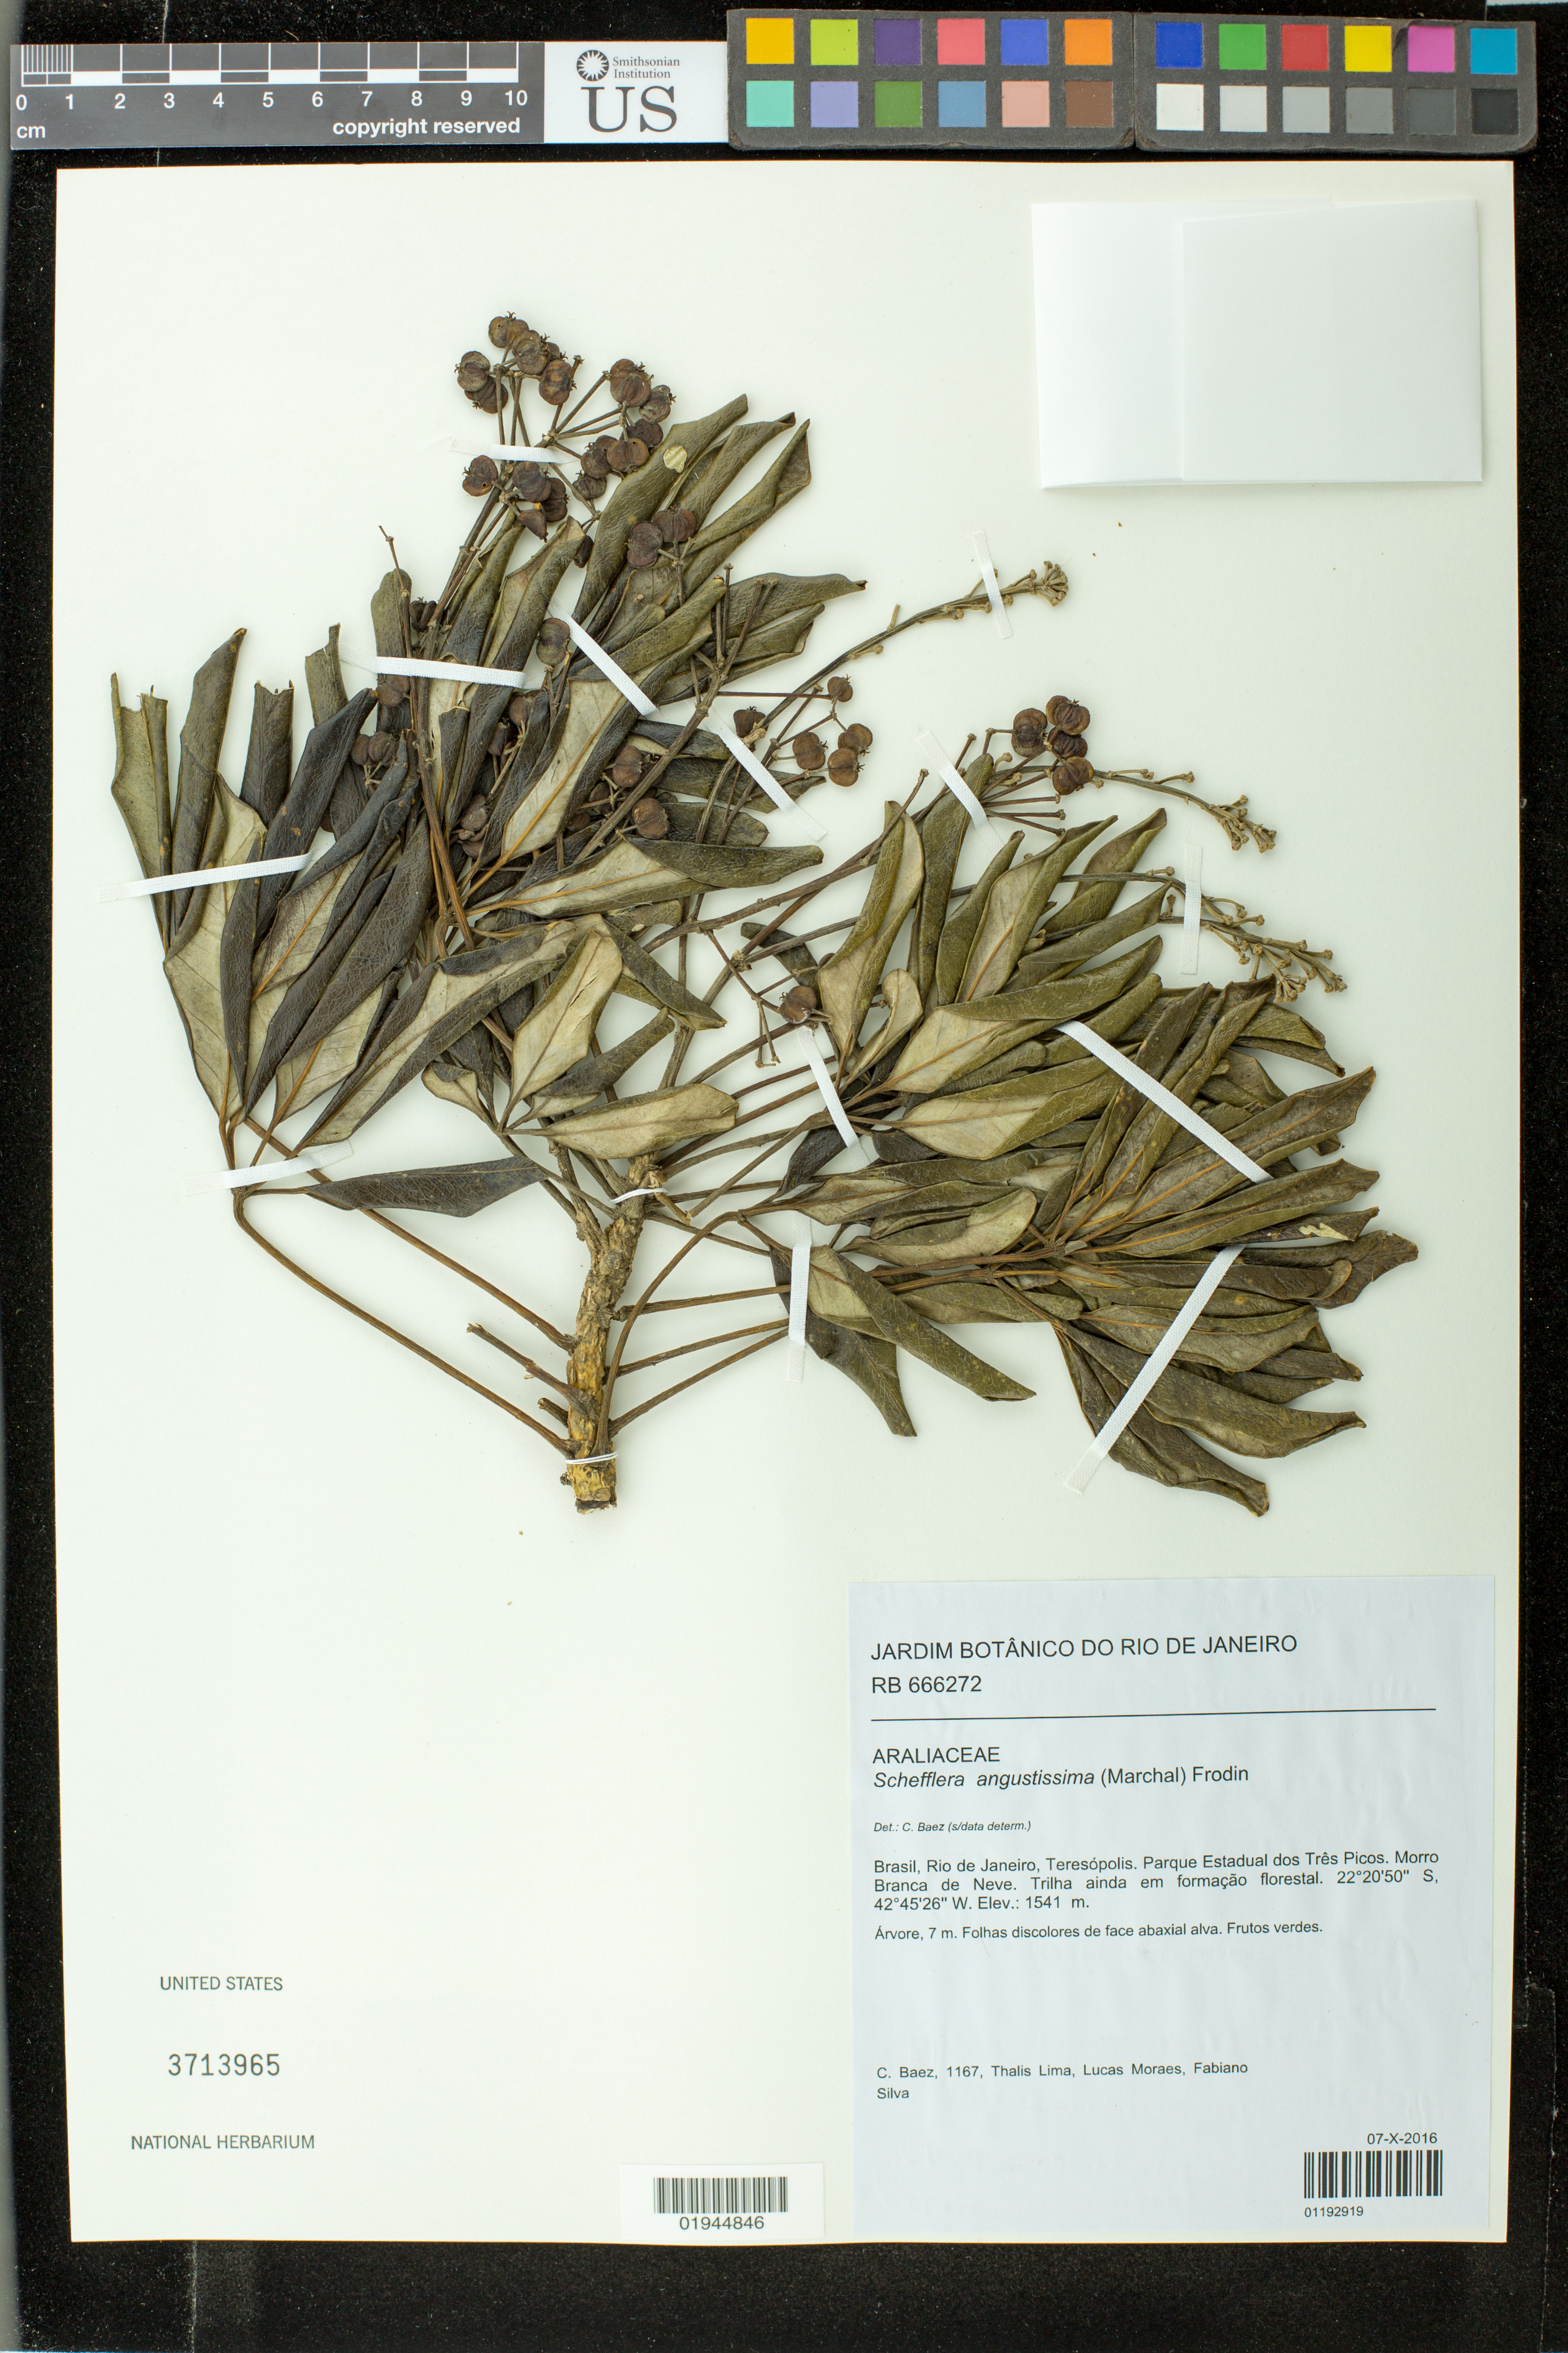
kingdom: Plantae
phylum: Tracheophyta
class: Magnoliopsida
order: Apiales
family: Araliaceae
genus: Schefflera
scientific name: Schefflera angustifolia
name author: Merr.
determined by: Baez, C.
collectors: C. Baez, T. Lima, L. Moraes & F. Silva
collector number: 1167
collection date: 2016-10-07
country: Brazil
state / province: Rio de Janeiro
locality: Teresopolis. Parque Estadual dos Tres Picos. Morro Branca de Neve.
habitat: trilha ainda em formacao florestal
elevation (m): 1541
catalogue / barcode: US 3713965